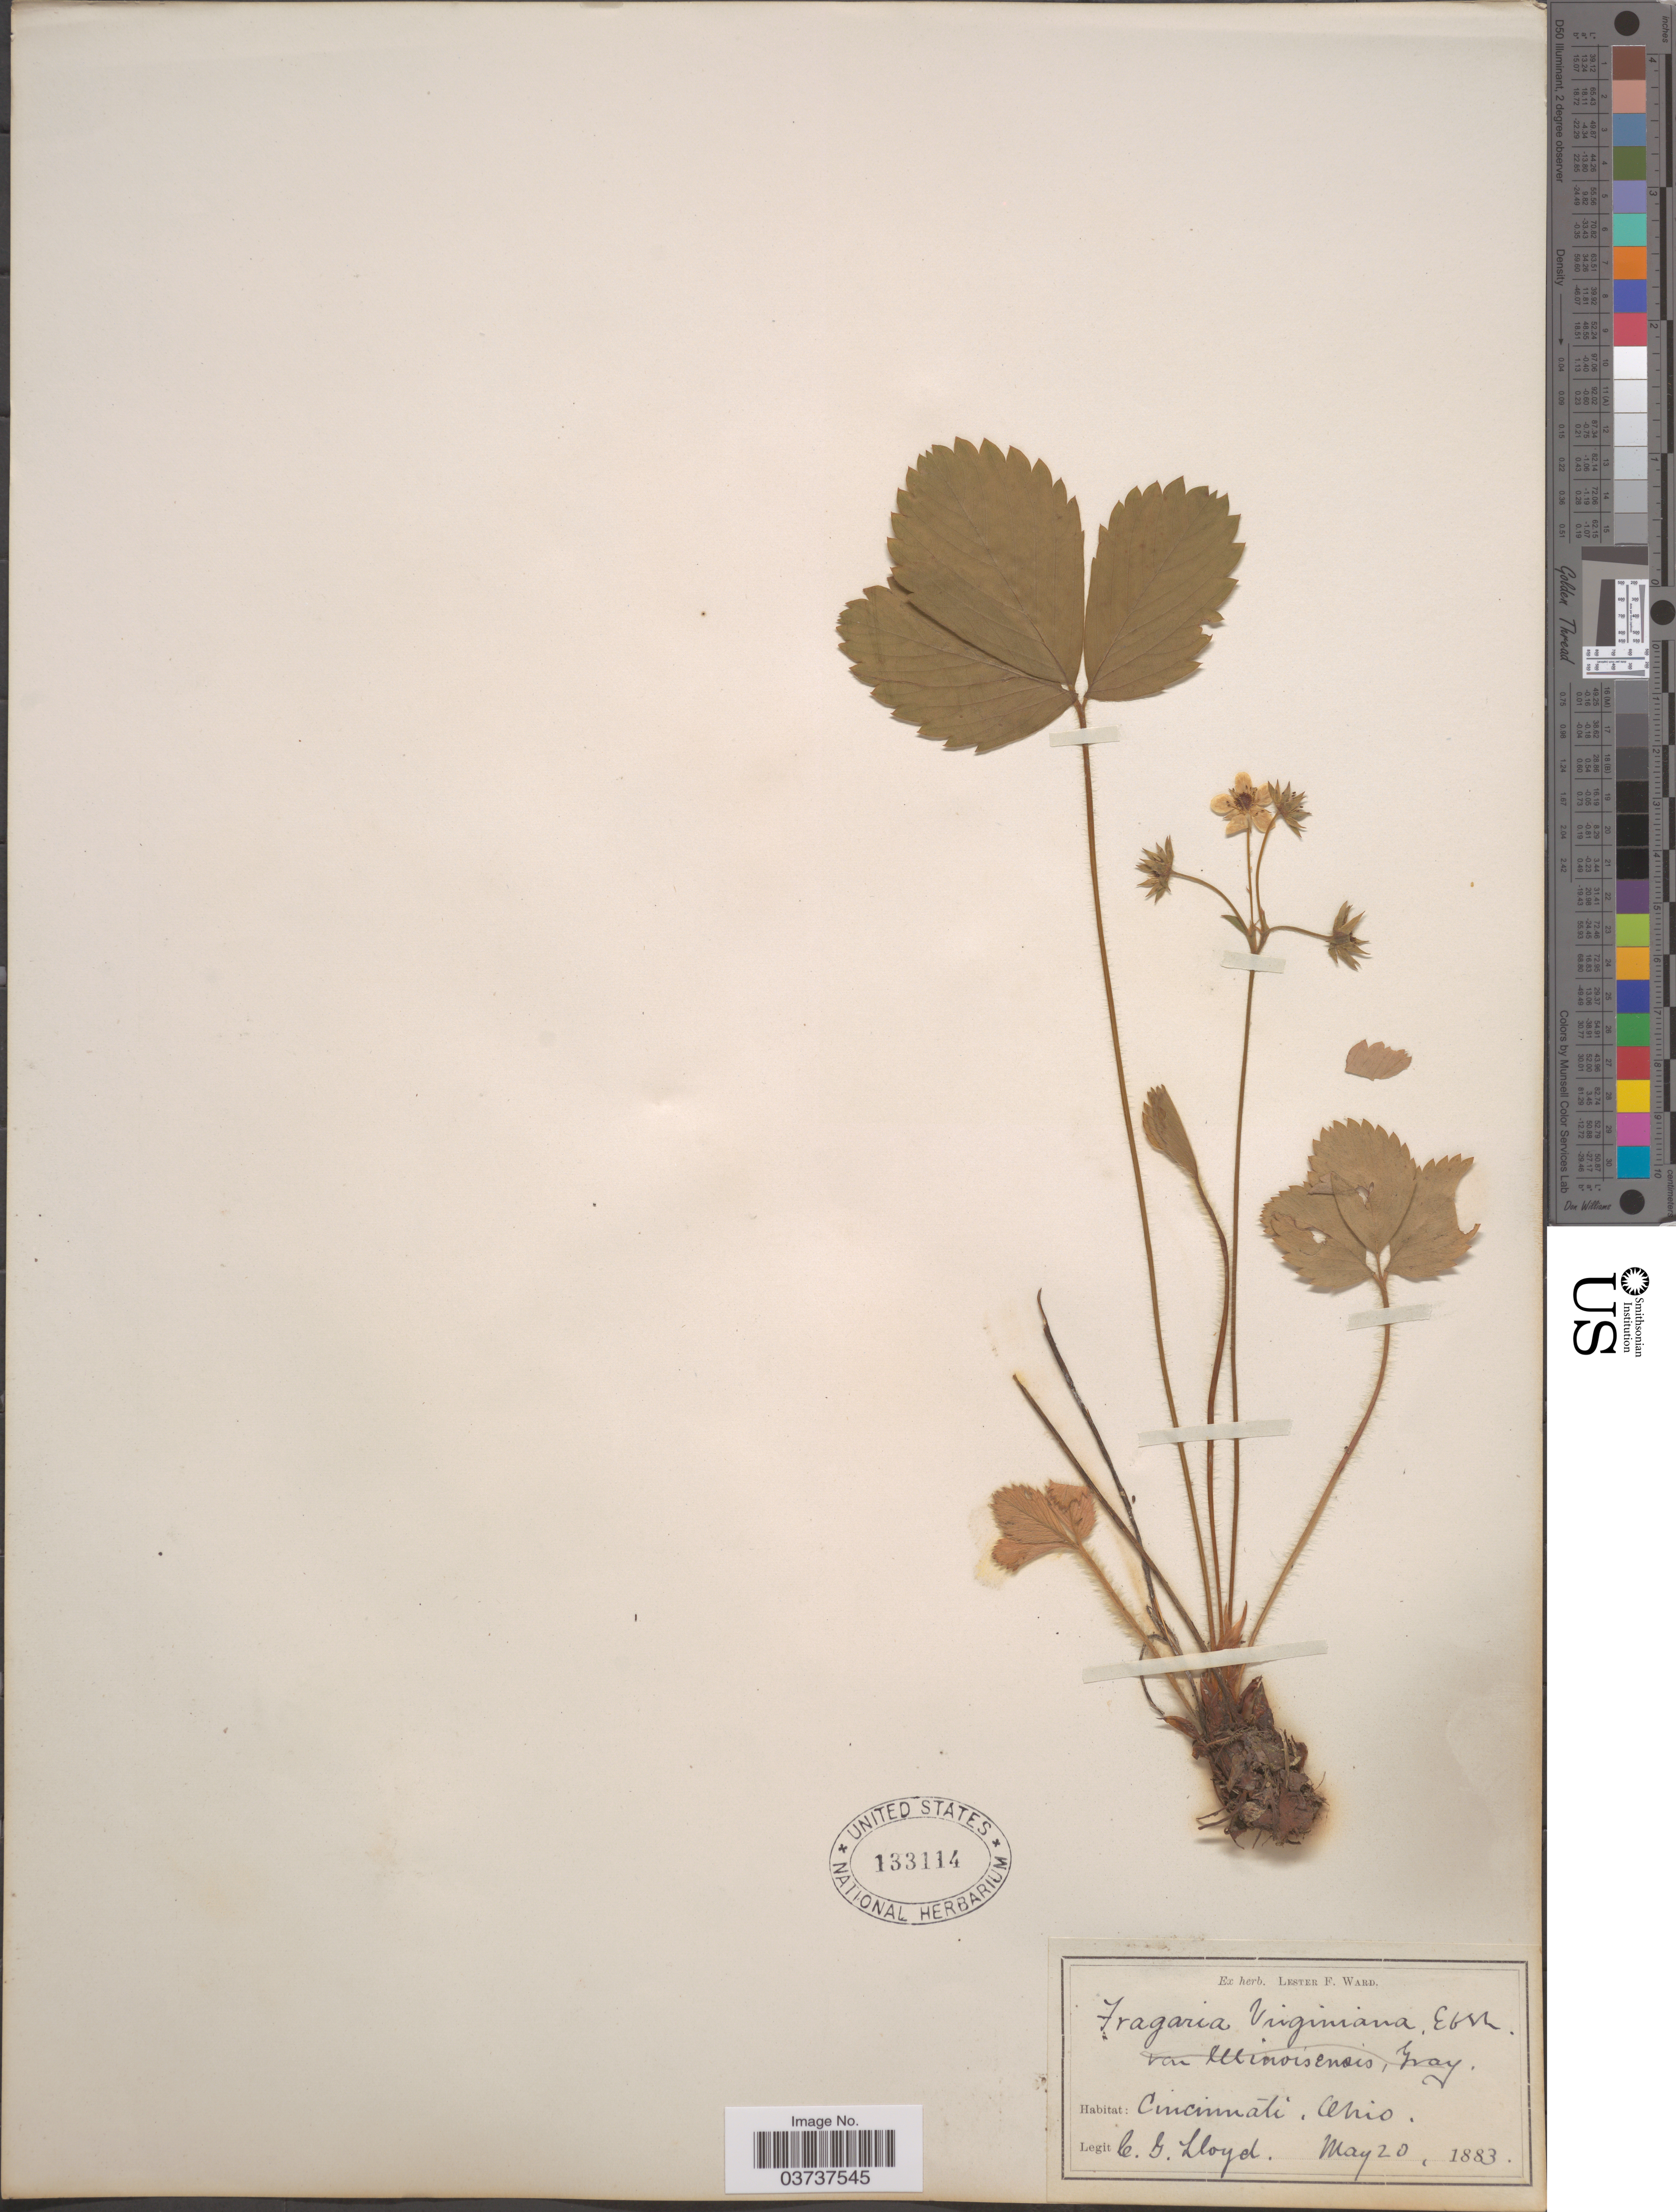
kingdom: Plantae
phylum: Tracheophyta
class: Magnoliopsida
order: Rosales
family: Rosaceae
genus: Fragaria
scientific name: Fragaria virginiana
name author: Mill.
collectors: C. G. Lloyd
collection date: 1883-05-20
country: United States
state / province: Ohio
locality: Cincinnati.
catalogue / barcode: US 133114